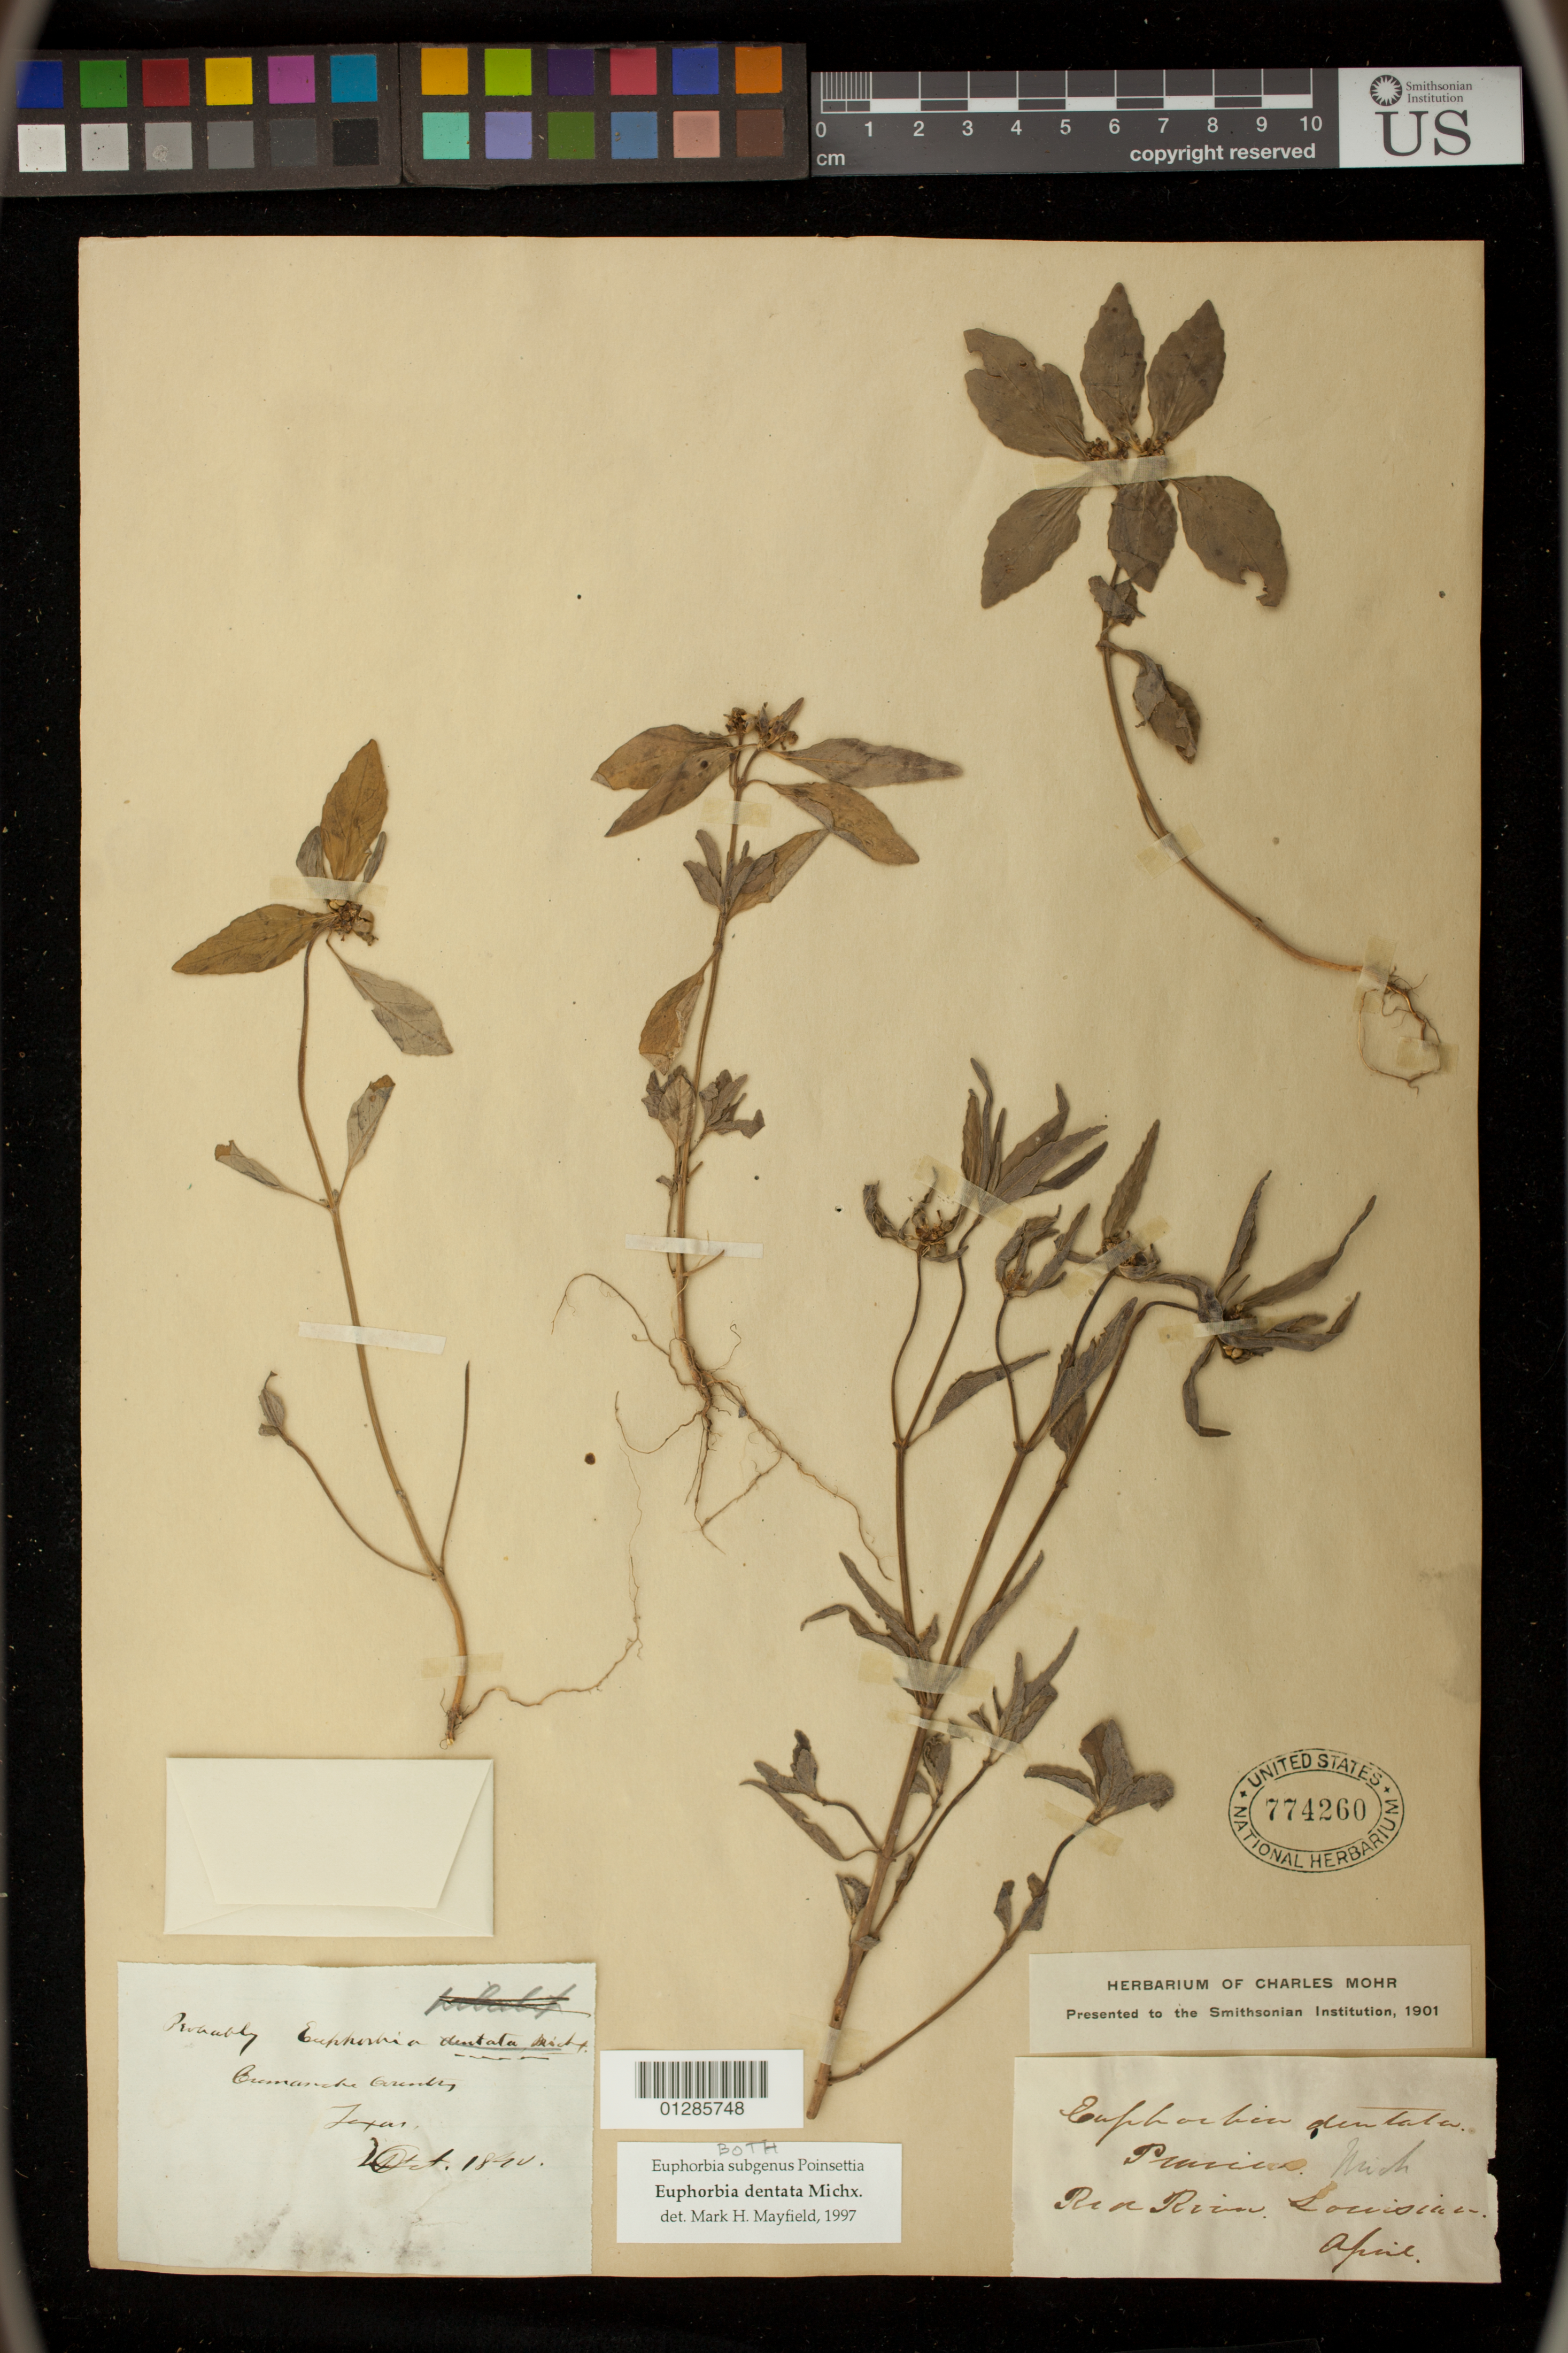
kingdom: Plantae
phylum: Tracheophyta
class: Magnoliopsida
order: Malpighiales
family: Euphorbiaceae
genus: Euphorbia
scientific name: Euphorbia dentata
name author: Michx.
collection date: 1840-10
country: United States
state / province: Texas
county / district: Comanche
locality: also included on sheet: Red River, Lousiana (no date)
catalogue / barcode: US 774260